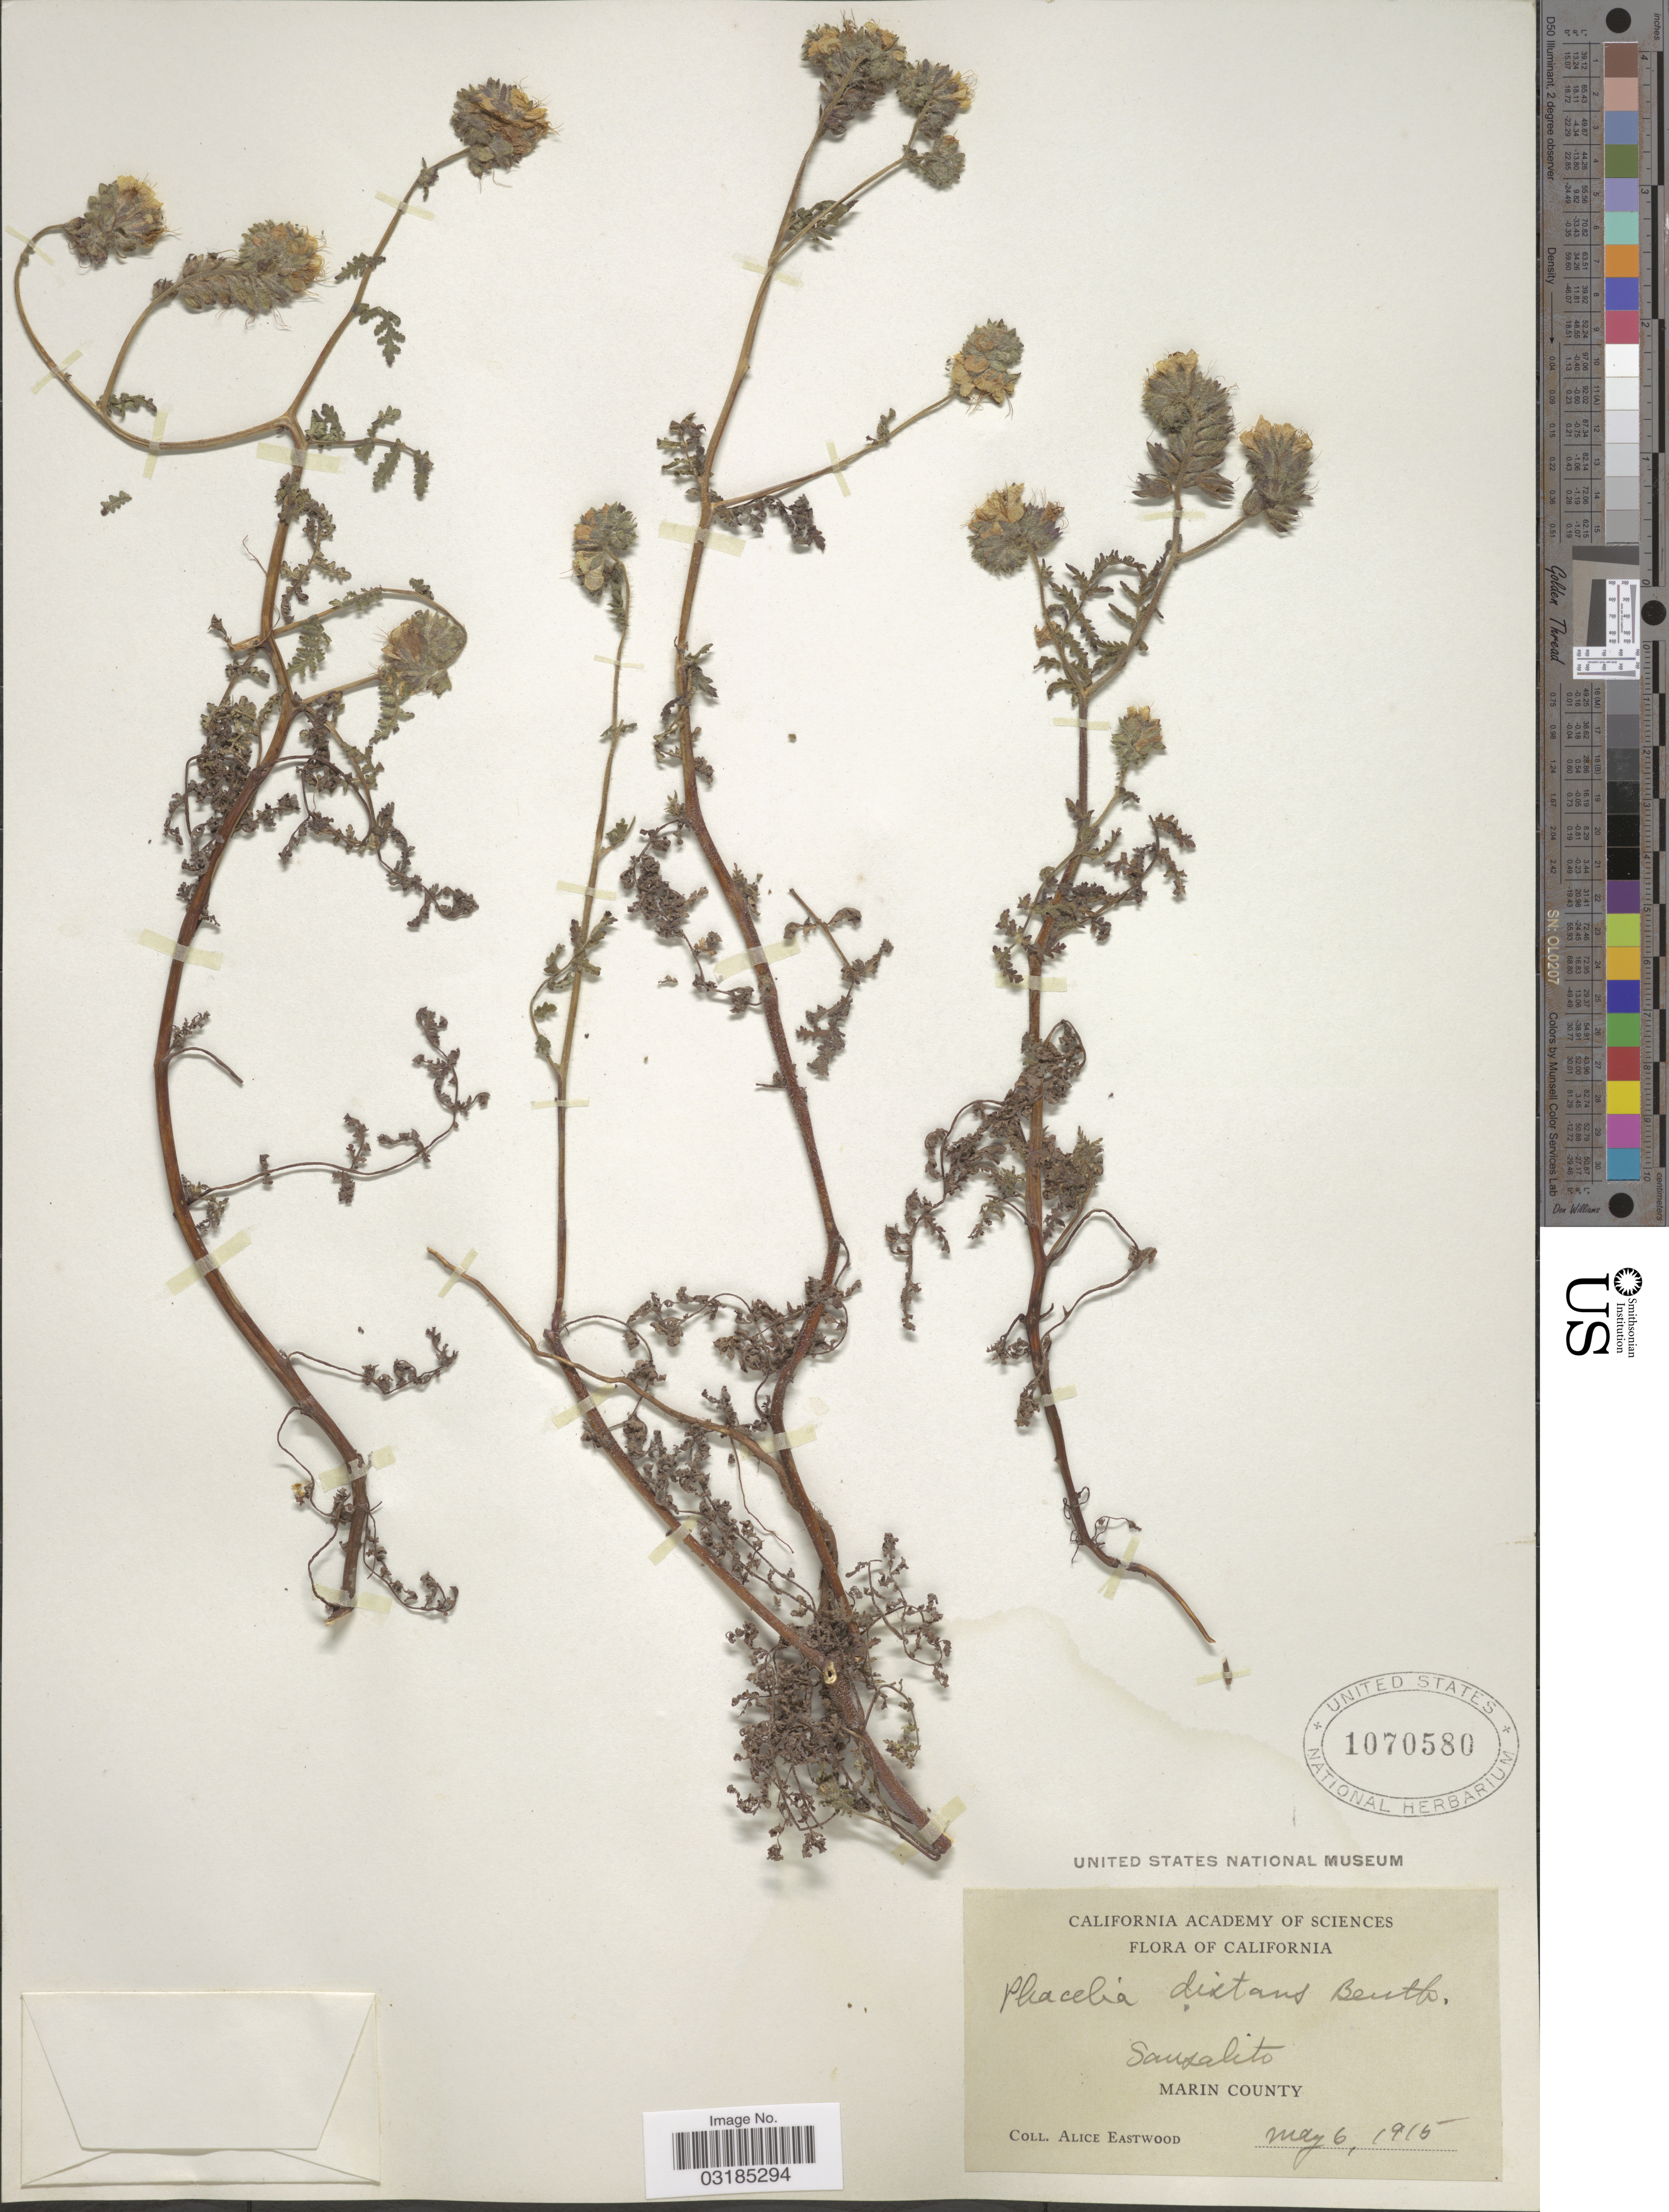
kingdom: Plantae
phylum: Tracheophyta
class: Magnoliopsida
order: Boraginales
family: Hydrophyllaceae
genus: Phacelia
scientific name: Phacelia distans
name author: Benth.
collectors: A. Eastwood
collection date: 1915-05-06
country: United States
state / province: California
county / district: Marin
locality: Sausalito. Marin County.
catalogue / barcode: US 1070580